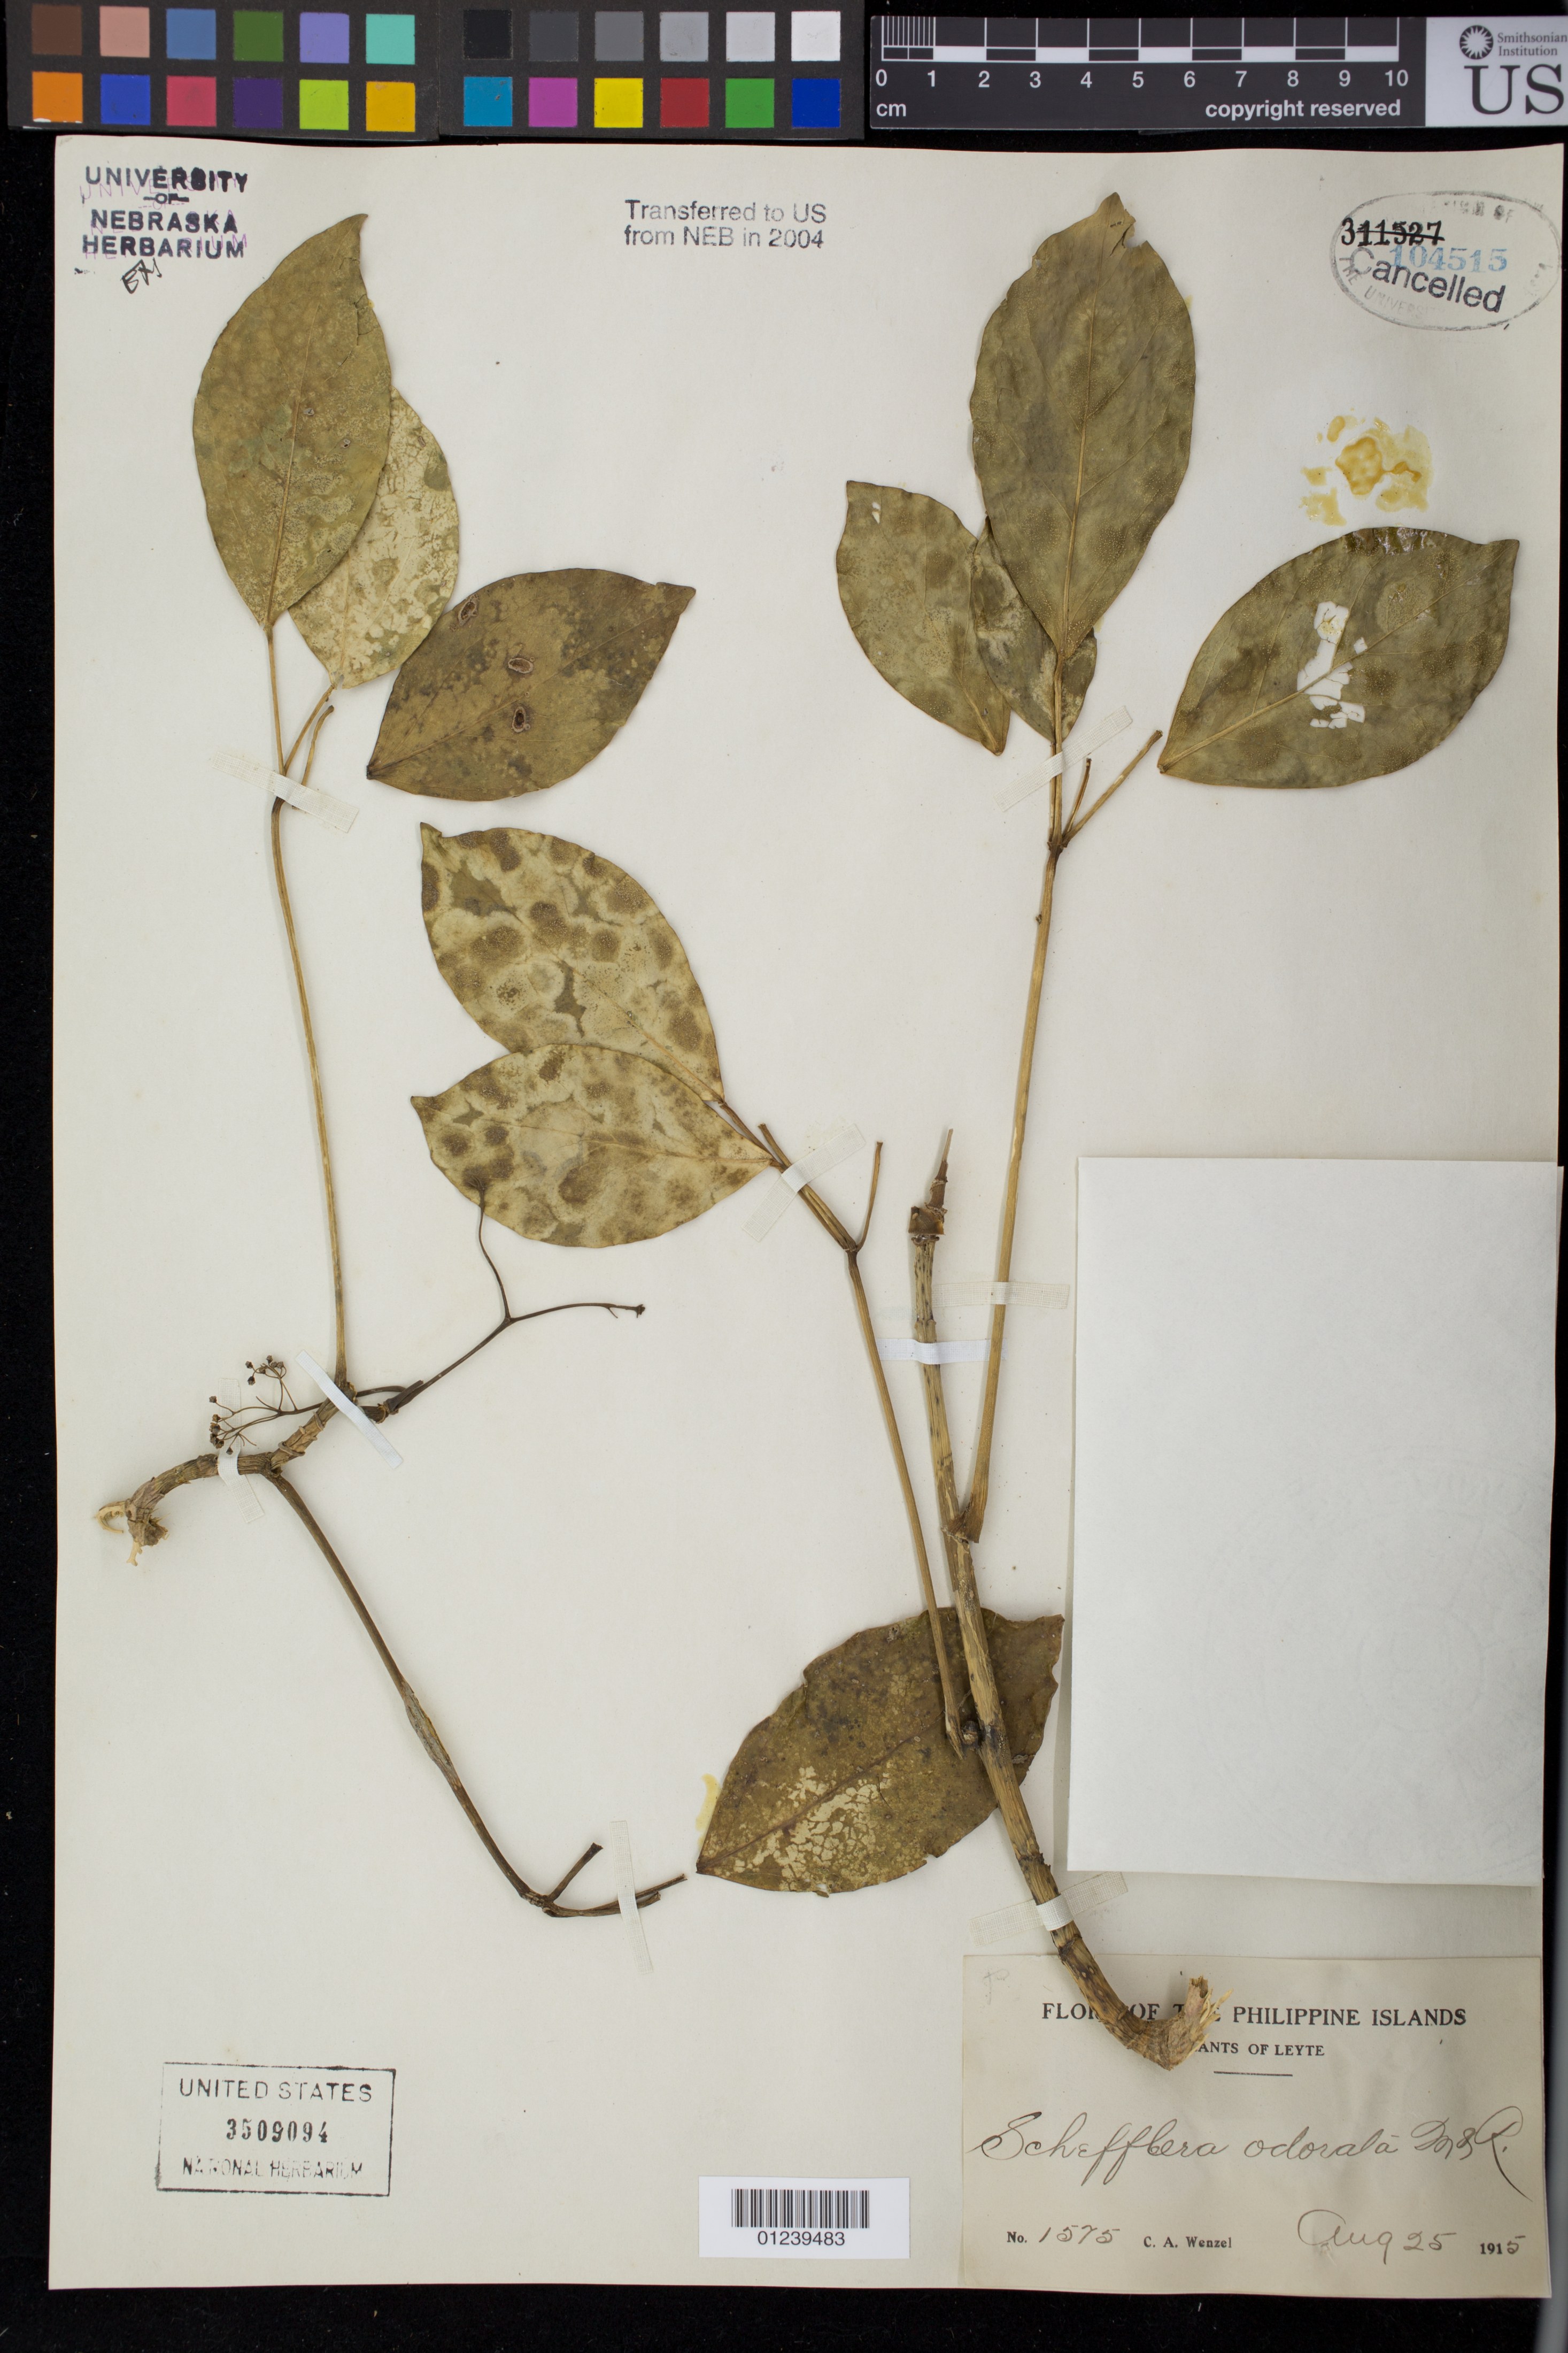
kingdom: Plantae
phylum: Tracheophyta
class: Magnoliopsida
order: Apiales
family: Araliaceae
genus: Schefflera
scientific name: Schefflera odorata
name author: (Blanco) Merr. & Rolfe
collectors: C. Wenzel & C. Wenzel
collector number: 1575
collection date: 1915-08-25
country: Philippines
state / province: Eastern Visayas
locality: Leyte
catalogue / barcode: US 3509094